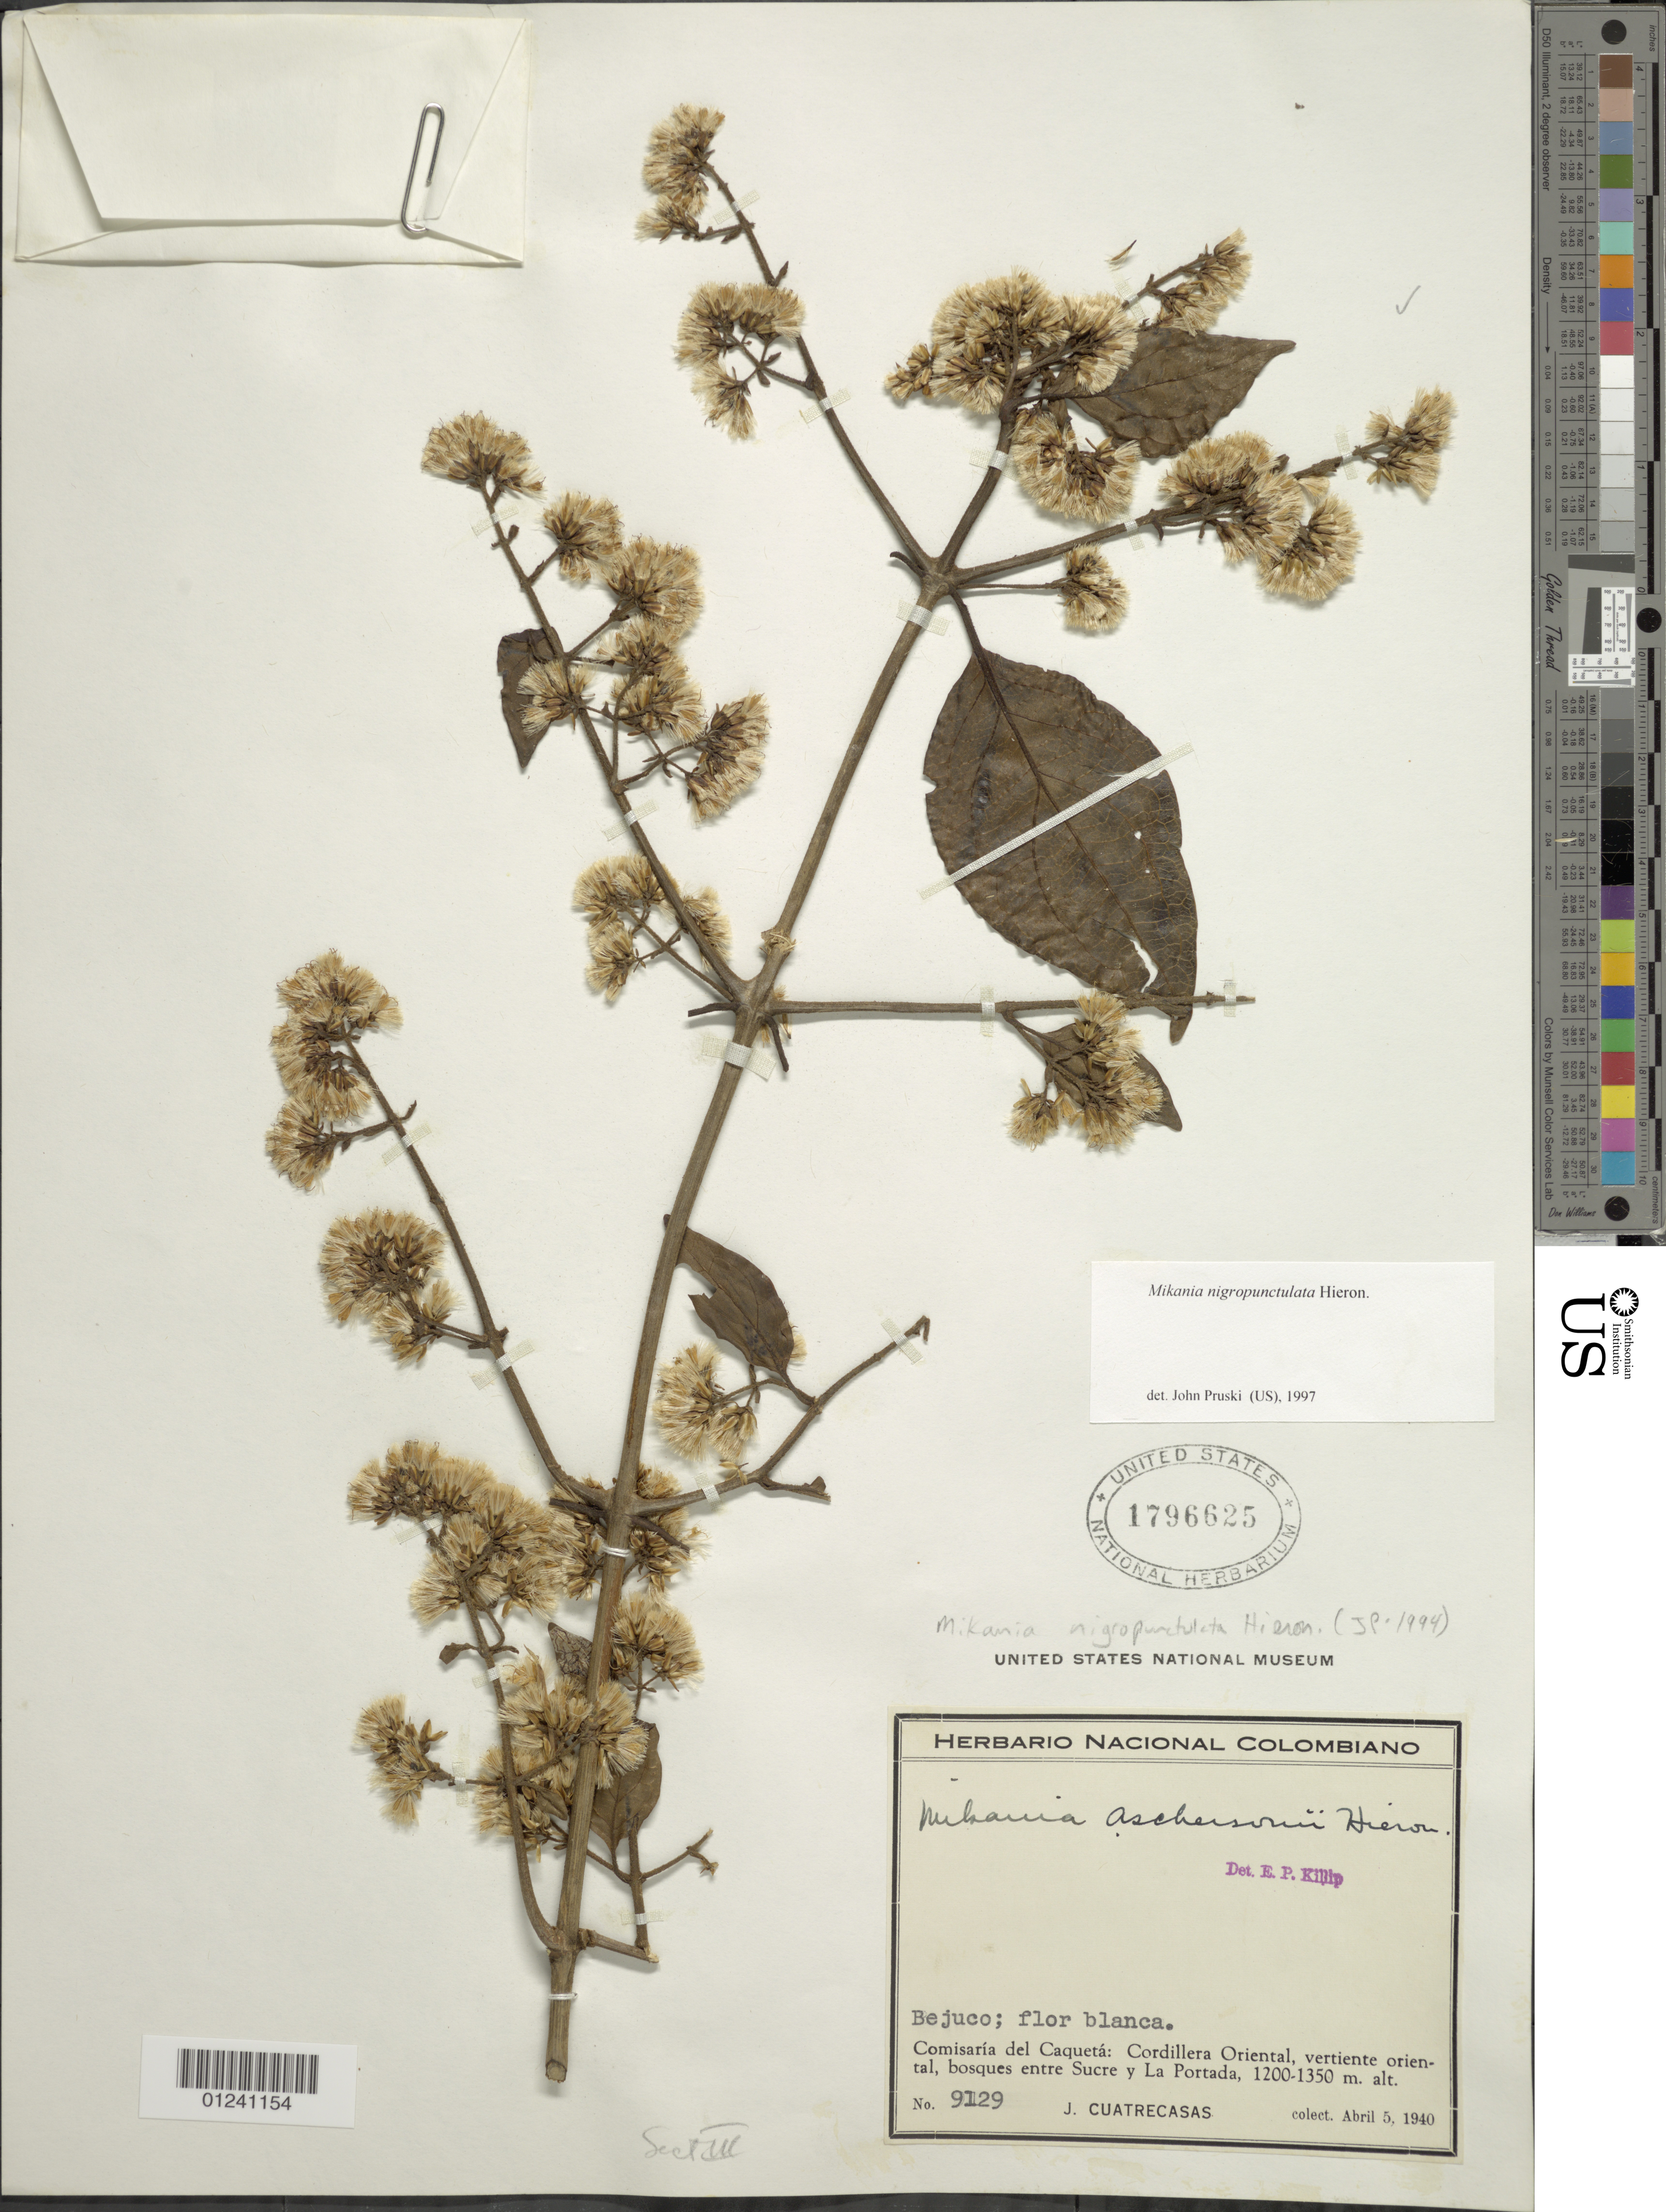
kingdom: Plantae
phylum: Tracheophyta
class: Magnoliopsida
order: Asterales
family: Asteraceae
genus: Mikania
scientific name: Mikania nigropunctulata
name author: Hieron.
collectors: J. Cuatrecasas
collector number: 9129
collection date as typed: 05 Apr 1940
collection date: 1940-04-05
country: Colombia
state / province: Caquetá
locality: Cordillera Oriental, vertiente oriental, entre Sucre y La Portada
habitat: bosques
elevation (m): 1200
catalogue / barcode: US 1796625